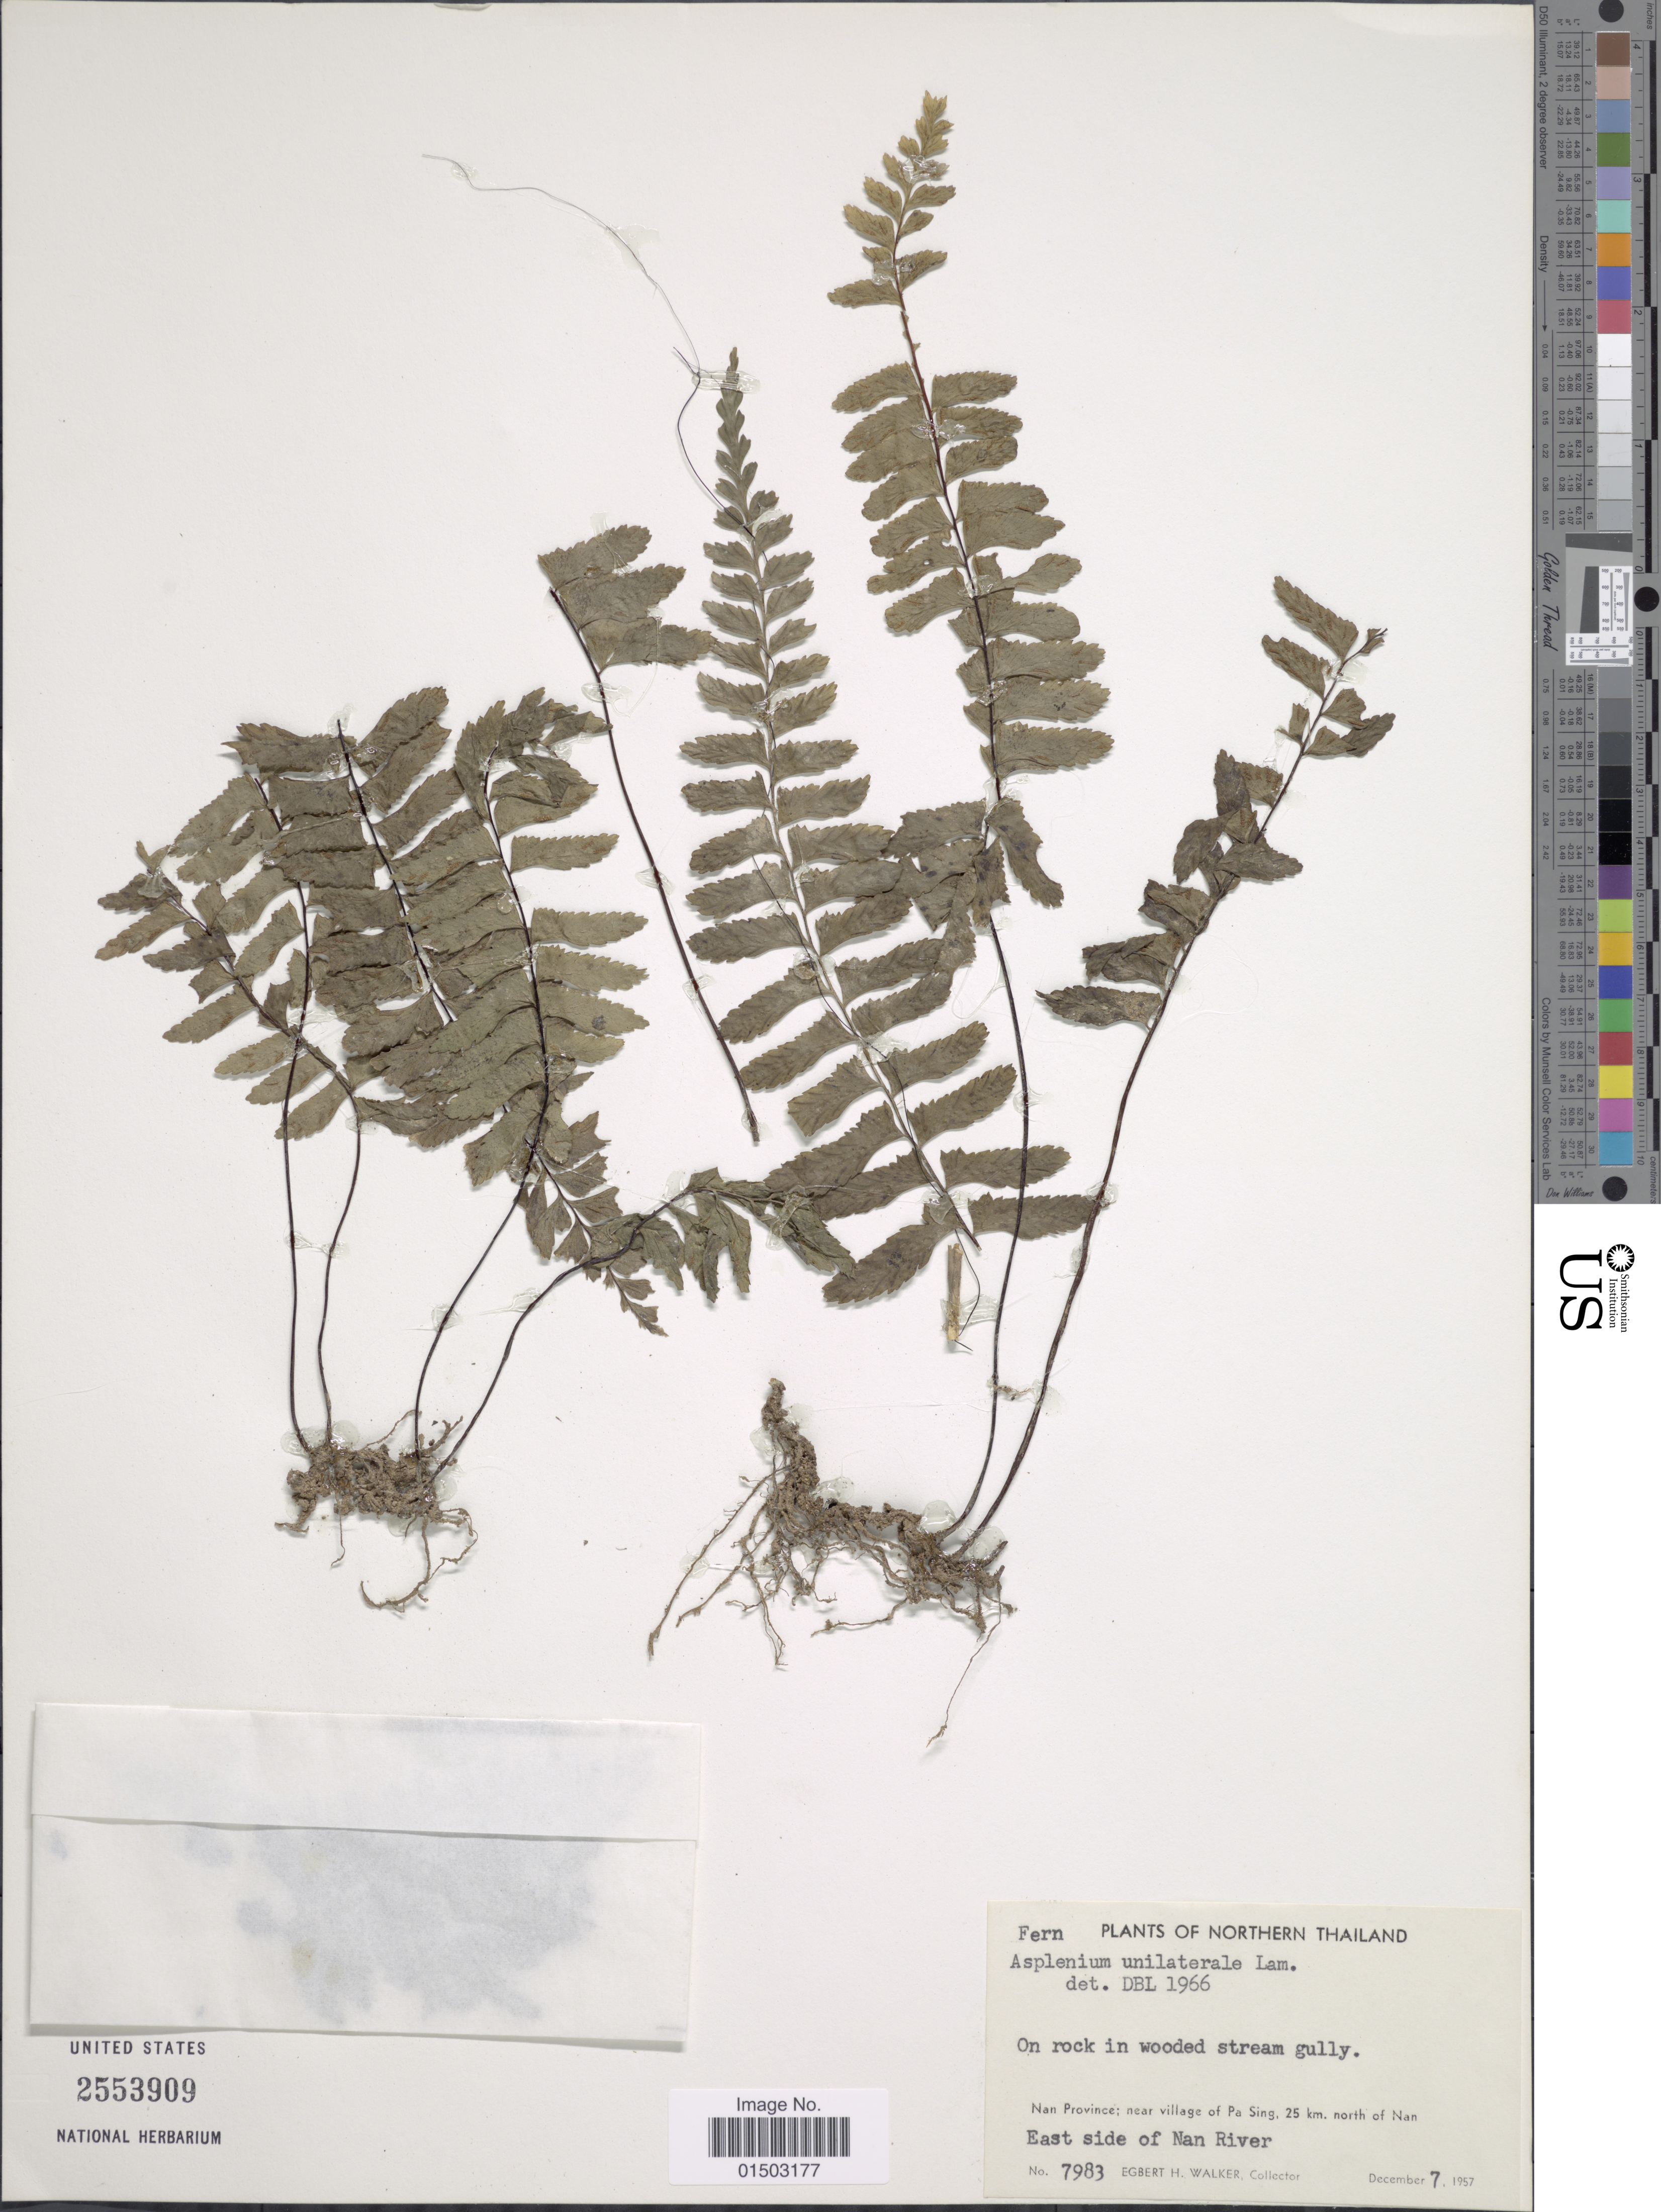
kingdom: Plantae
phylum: Tracheophyta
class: Polypodiopsida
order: Polypodiales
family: Aspleniaceae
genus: Hymenasplenium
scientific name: Hymenasplenium unilaterale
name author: (Lam.) Hayata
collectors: E. H. Walker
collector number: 7983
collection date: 1957-12-07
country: Thailand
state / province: Nan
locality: Northern Thailand. Nan Province:near village of Pa Sing, 25 km. north of Nan.East side of Nan River.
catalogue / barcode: US 2553909